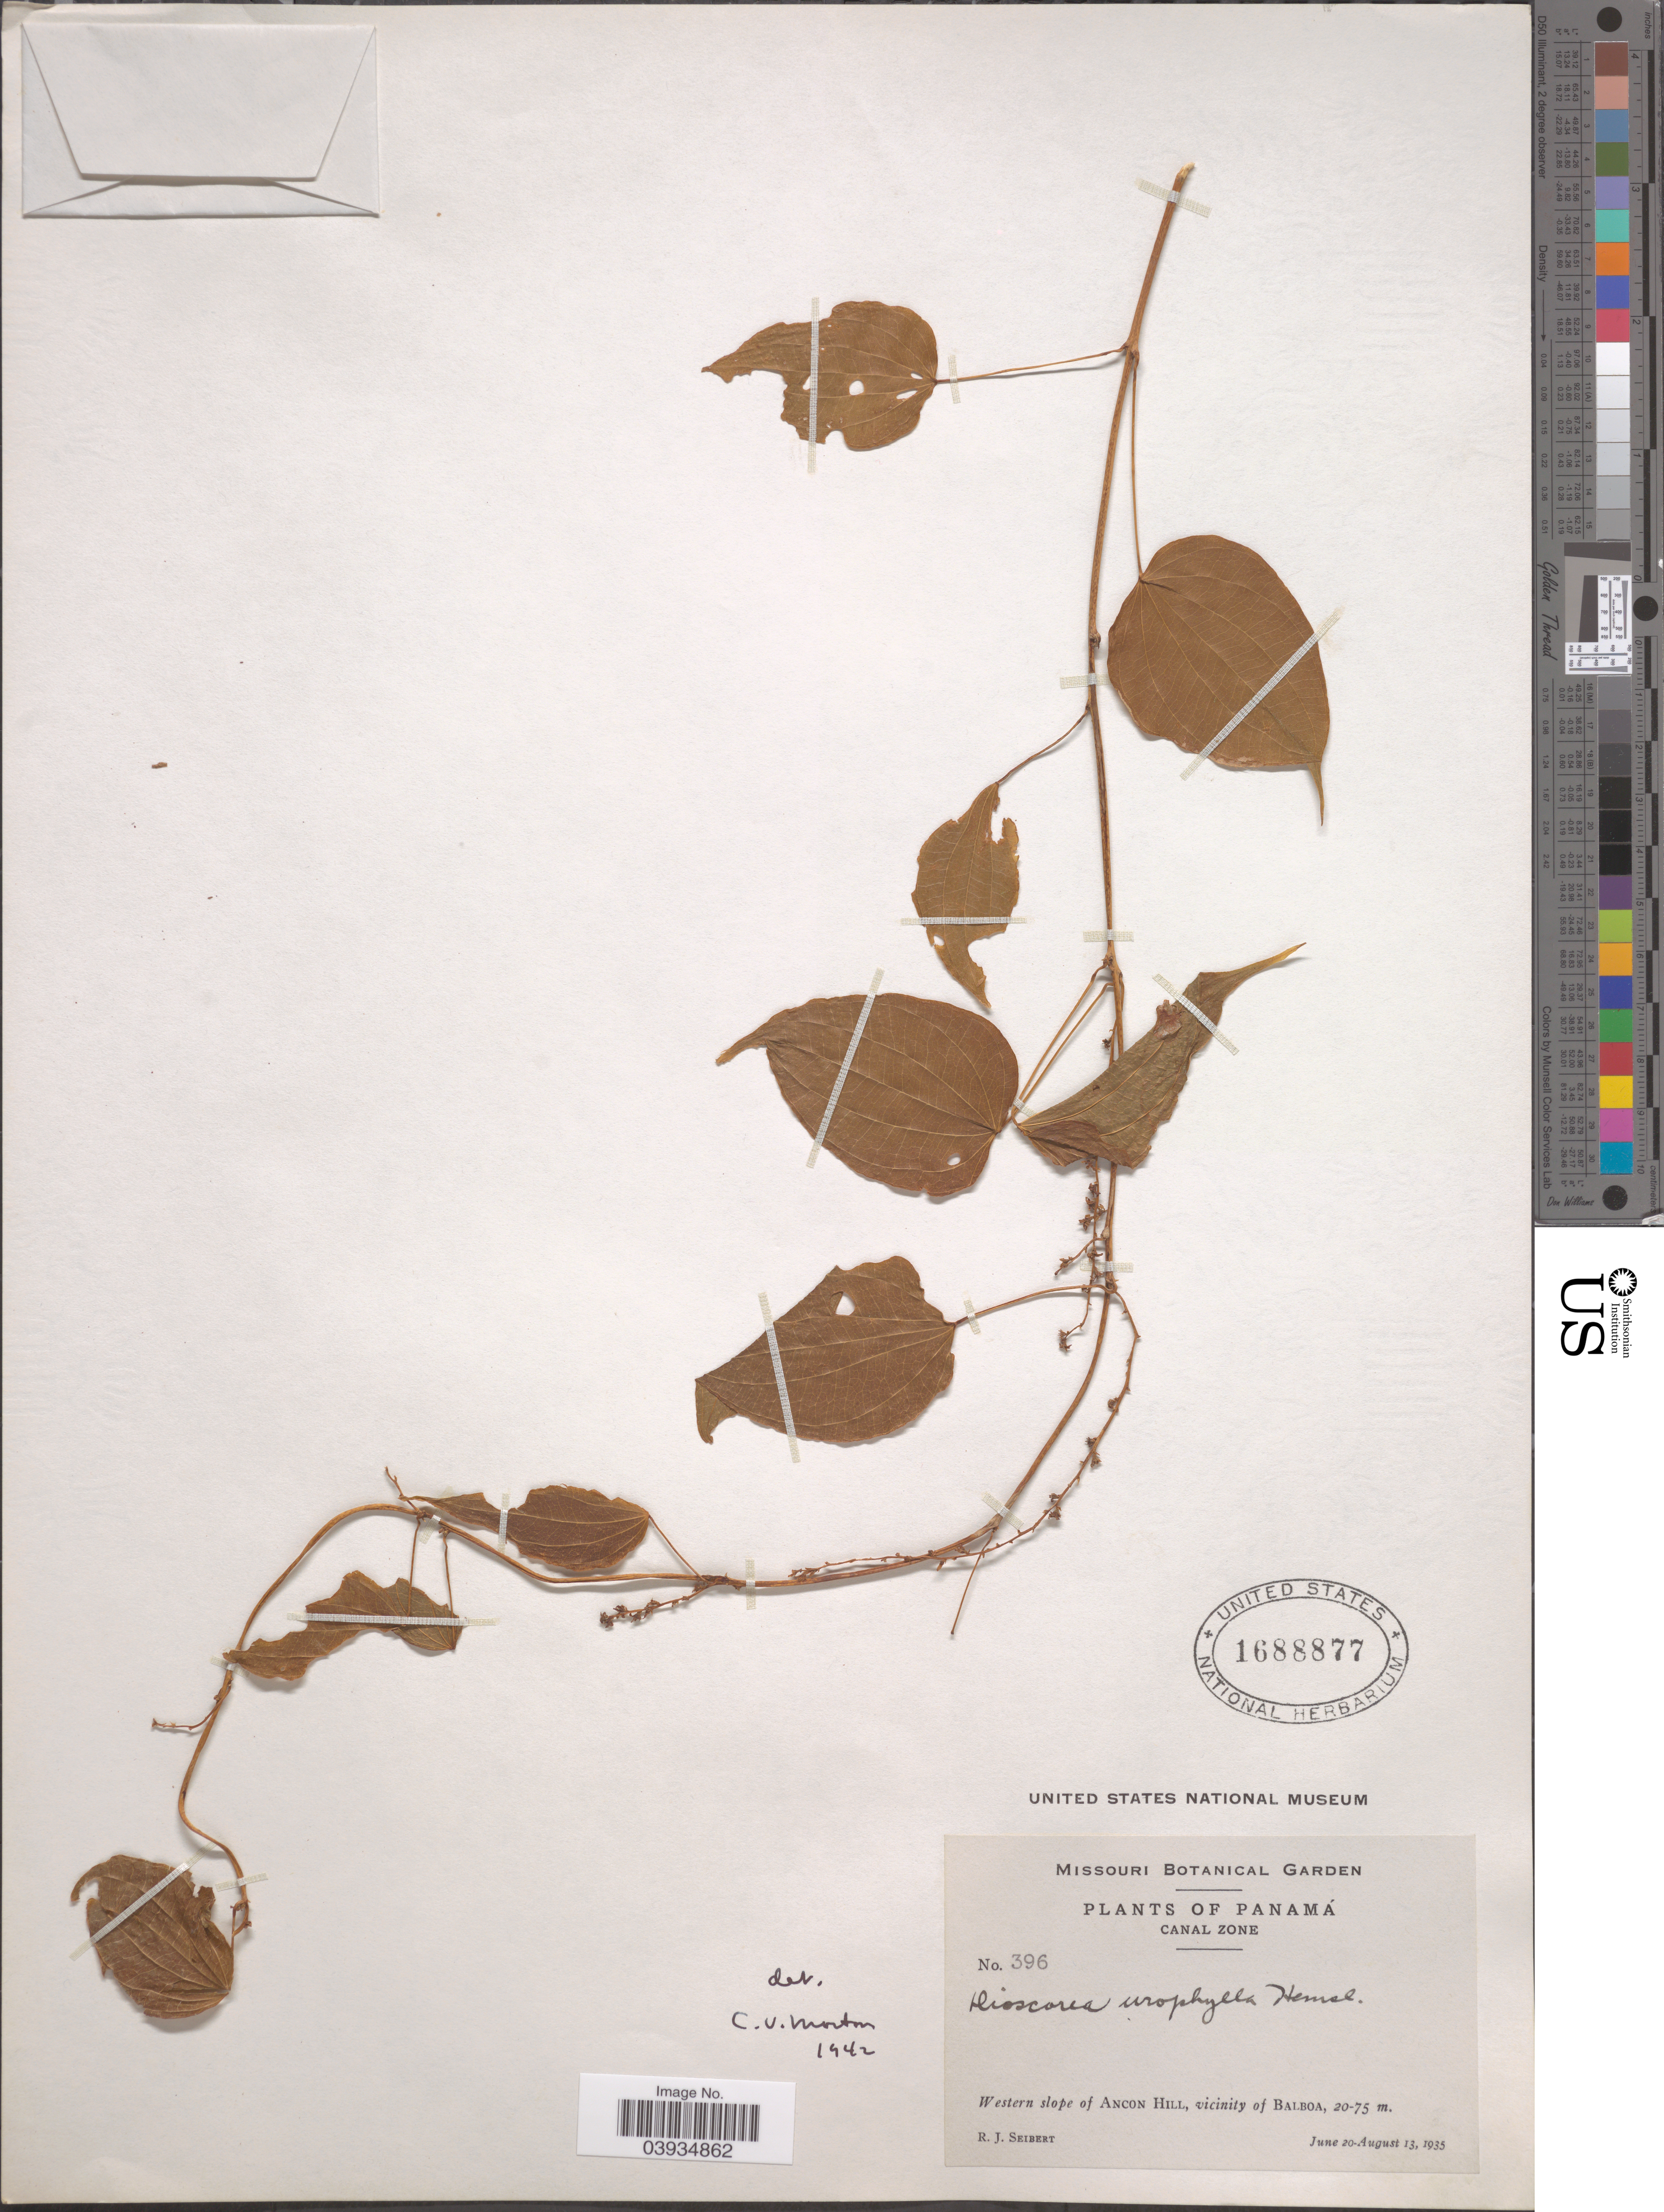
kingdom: Plantae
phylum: Tracheophyta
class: Liliopsida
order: Dioscoreales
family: Dioscoreaceae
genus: Dioscorea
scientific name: Dioscorea urophylla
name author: Hemsl.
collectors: R. J. Seibert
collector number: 396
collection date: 1935-06-20/1935-08-13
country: Panama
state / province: Colón / Panamá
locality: Canal Zone. Western slope of Ancon Hill, vicinity of Balboa.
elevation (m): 20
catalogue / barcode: US 1688877